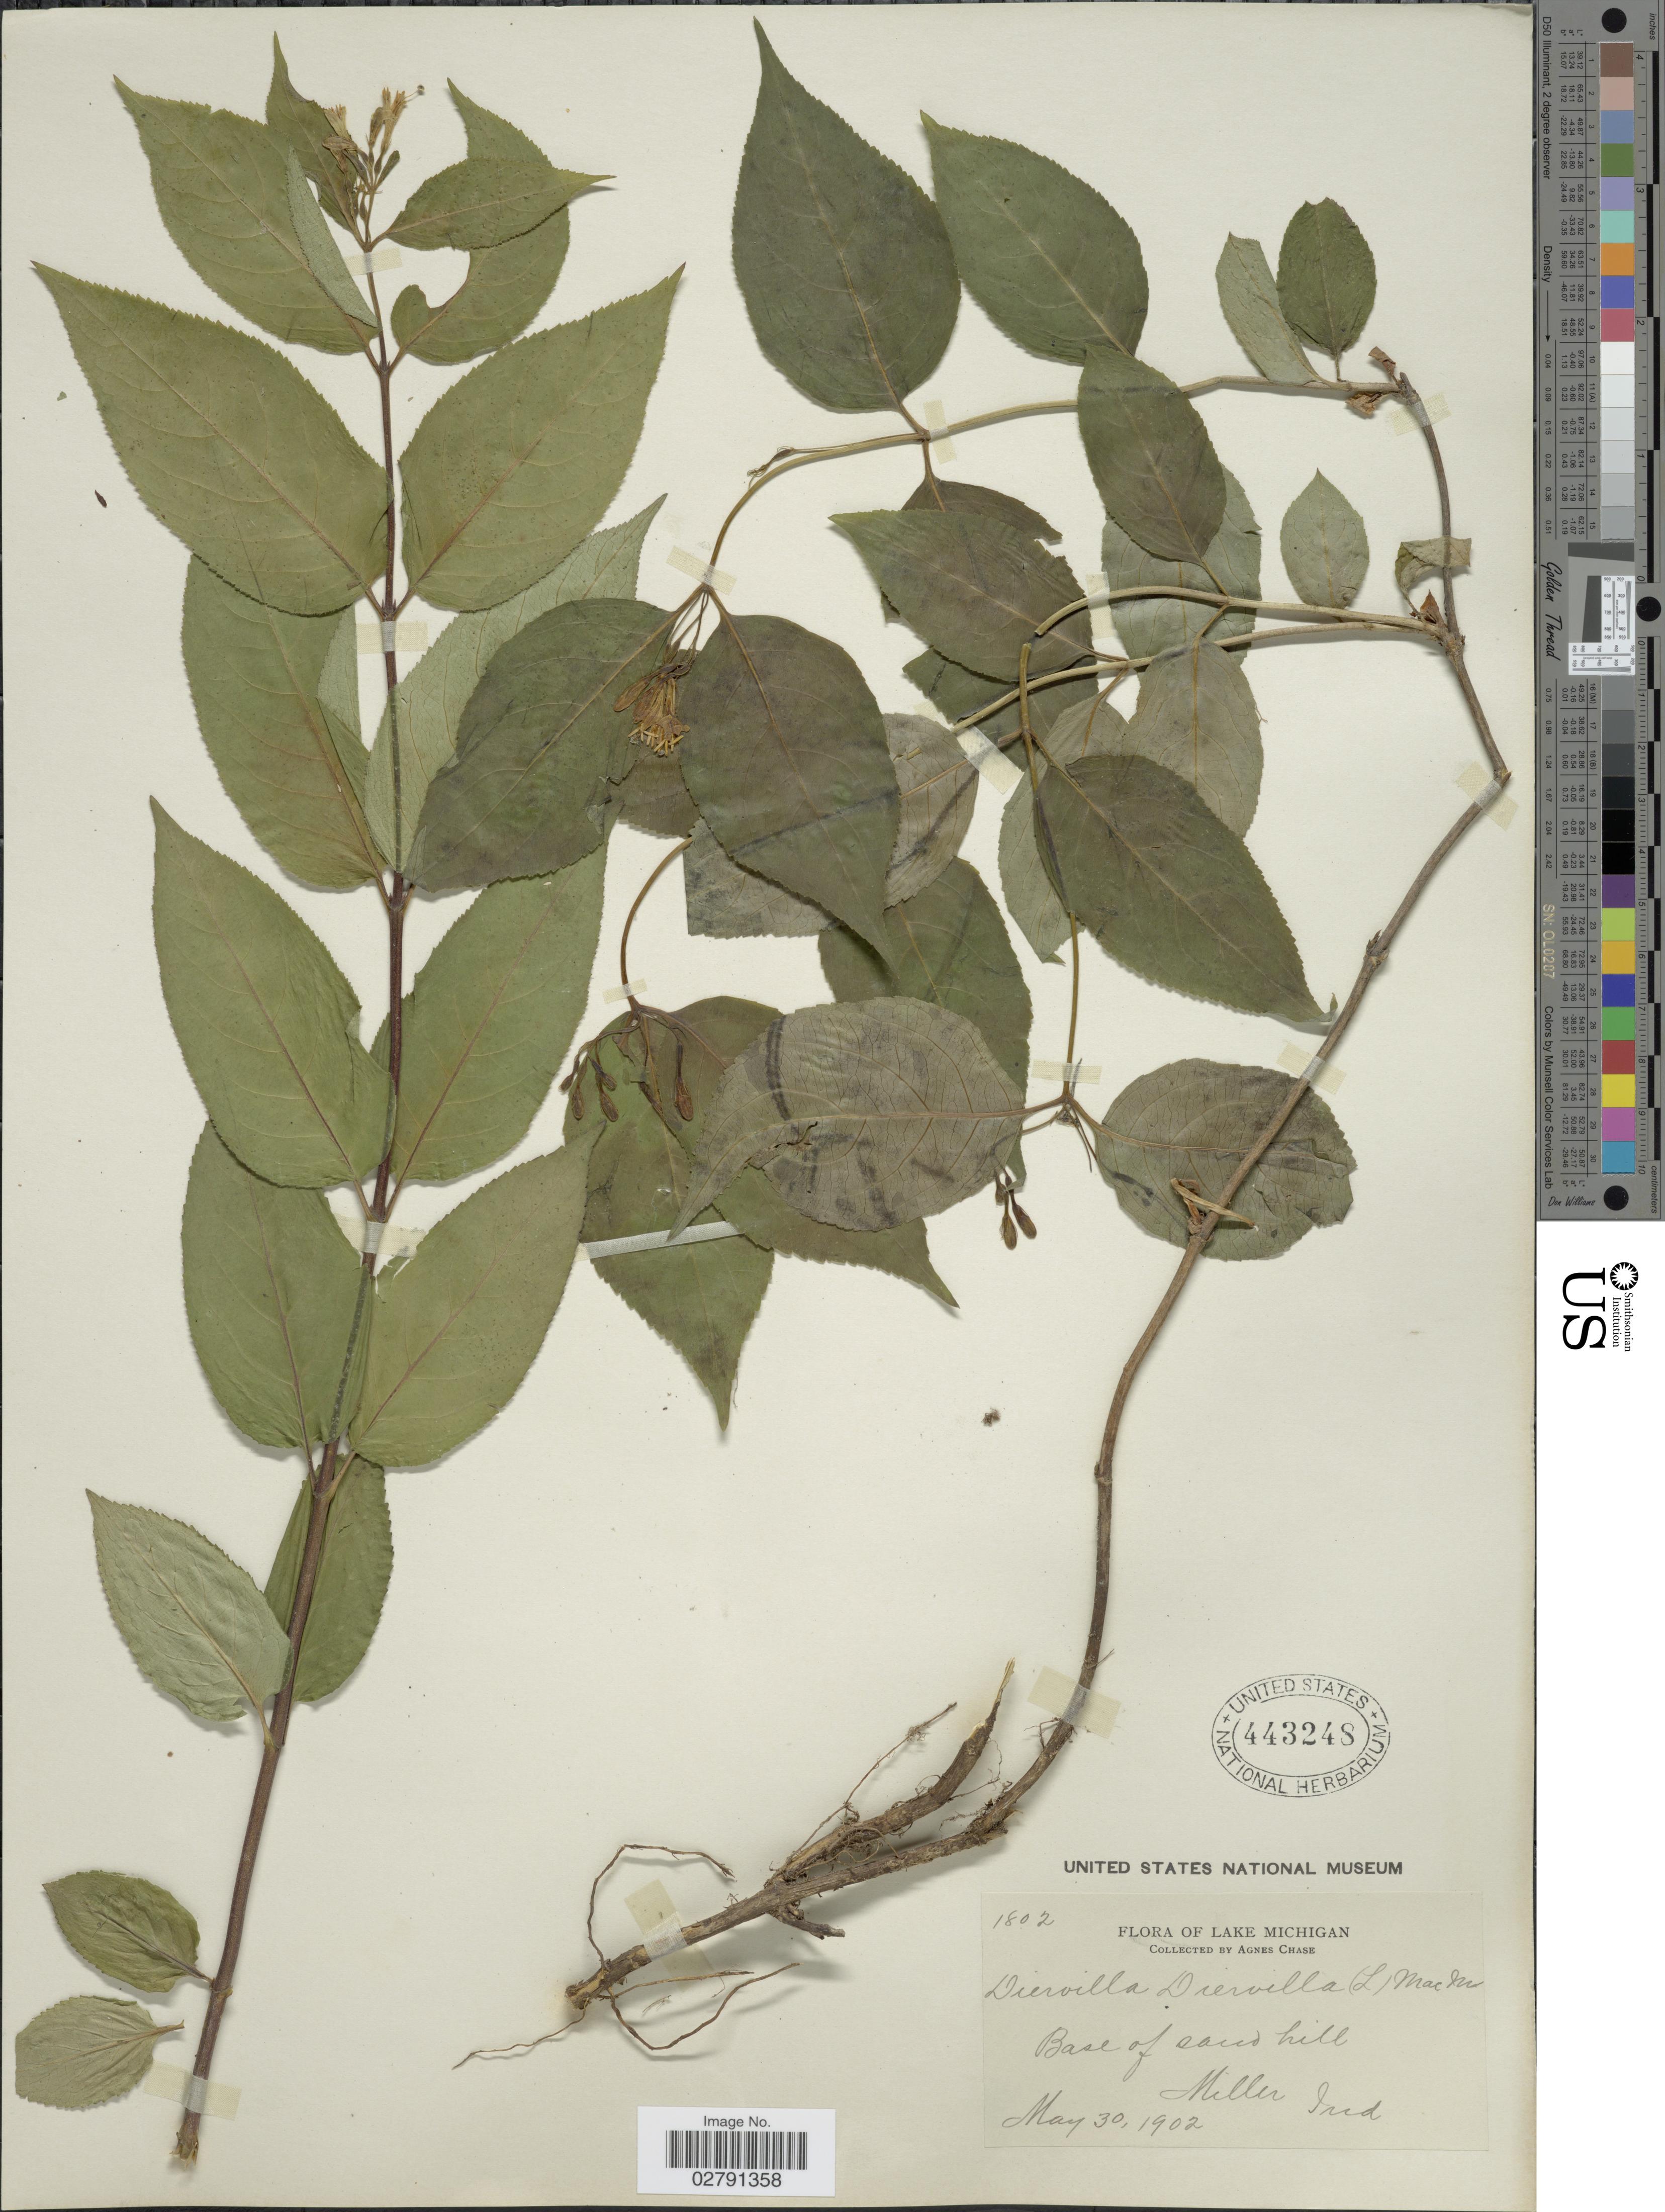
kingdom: Plantae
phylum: Tracheophyta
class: Magnoliopsida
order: Dipsacales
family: Caprifoliaceae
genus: Diervilla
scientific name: Diervilla lonicera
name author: Mill.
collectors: A. Chase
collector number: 1802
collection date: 1902-05-30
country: United States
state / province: Indiana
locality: Lake Michigan. Base of sand hill. Miller Ind.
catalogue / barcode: US 443248